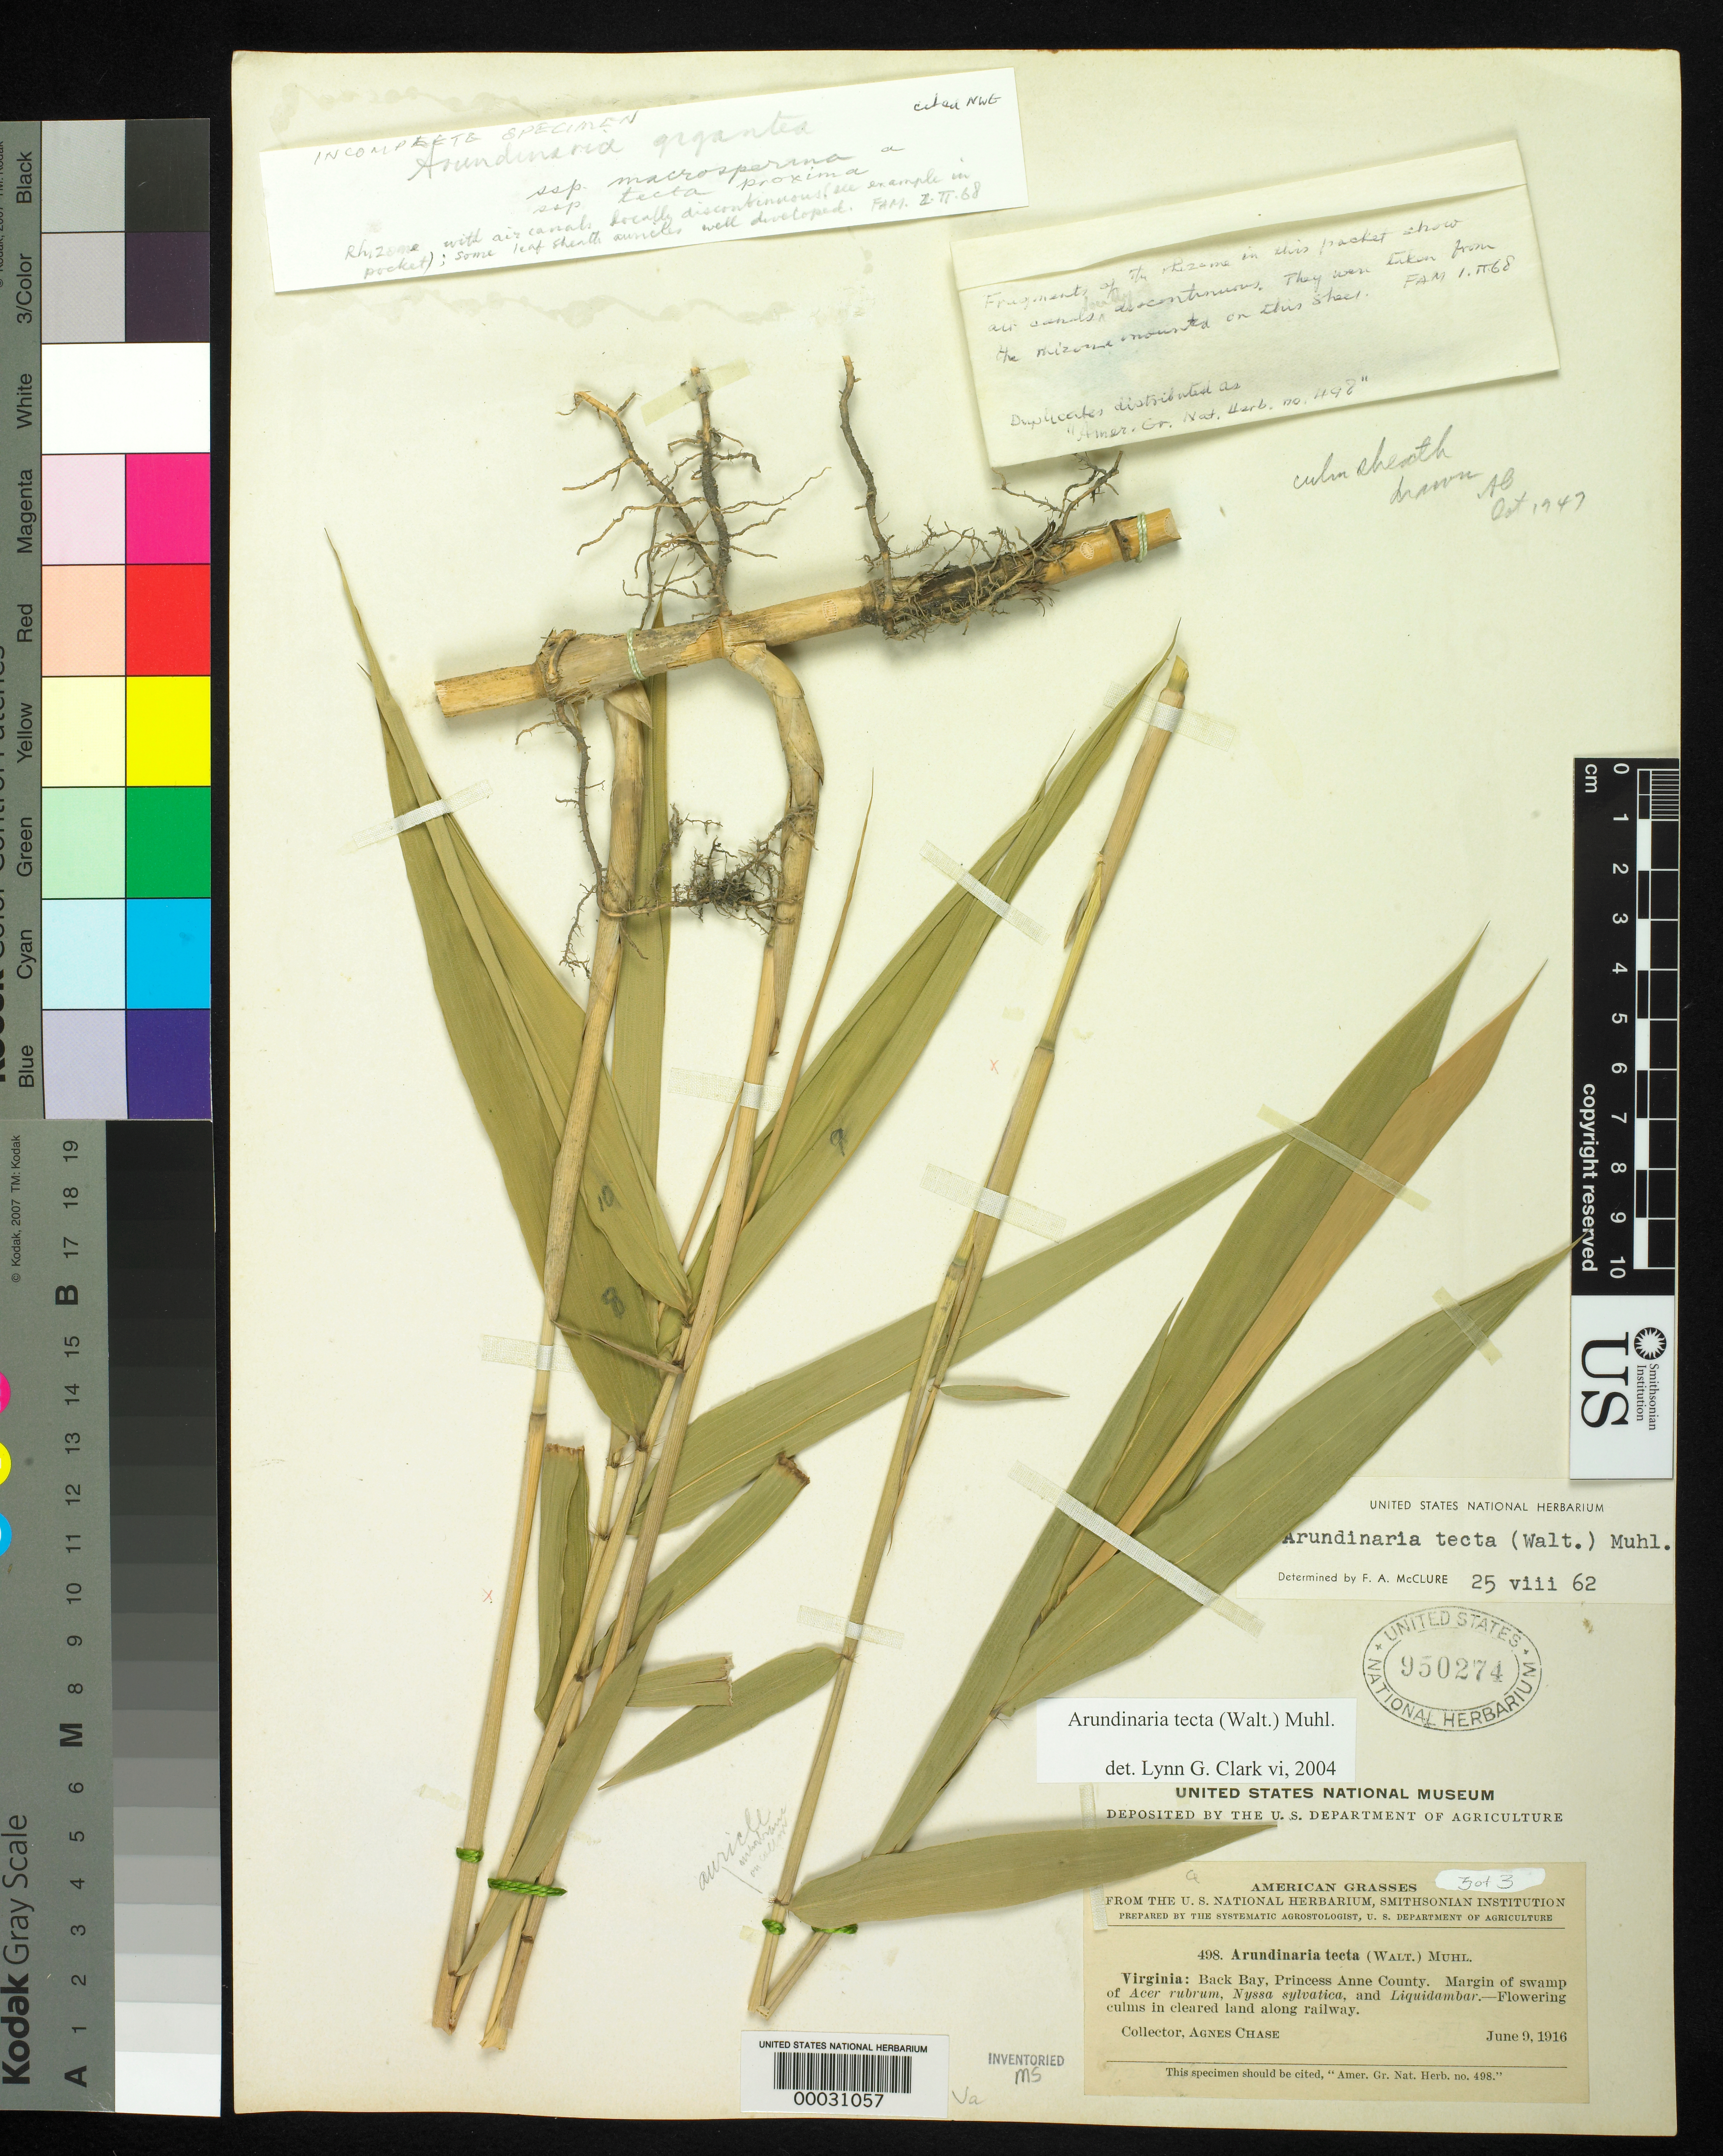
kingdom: Plantae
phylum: Tracheophyta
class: Liliopsida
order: Poales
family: Poaceae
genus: Arundinaria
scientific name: Arundinaria tecta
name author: (Walter) Muhl.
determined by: Clark, Lynn G., (ISC), Iowa State University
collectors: A. Chase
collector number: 498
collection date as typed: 09 Jun 1916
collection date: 1916-06-09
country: United States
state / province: Virginia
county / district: City of Virginia Beach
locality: Black Bay, Princess Anne County is now part of Virginia Beach City.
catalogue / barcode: US 950274